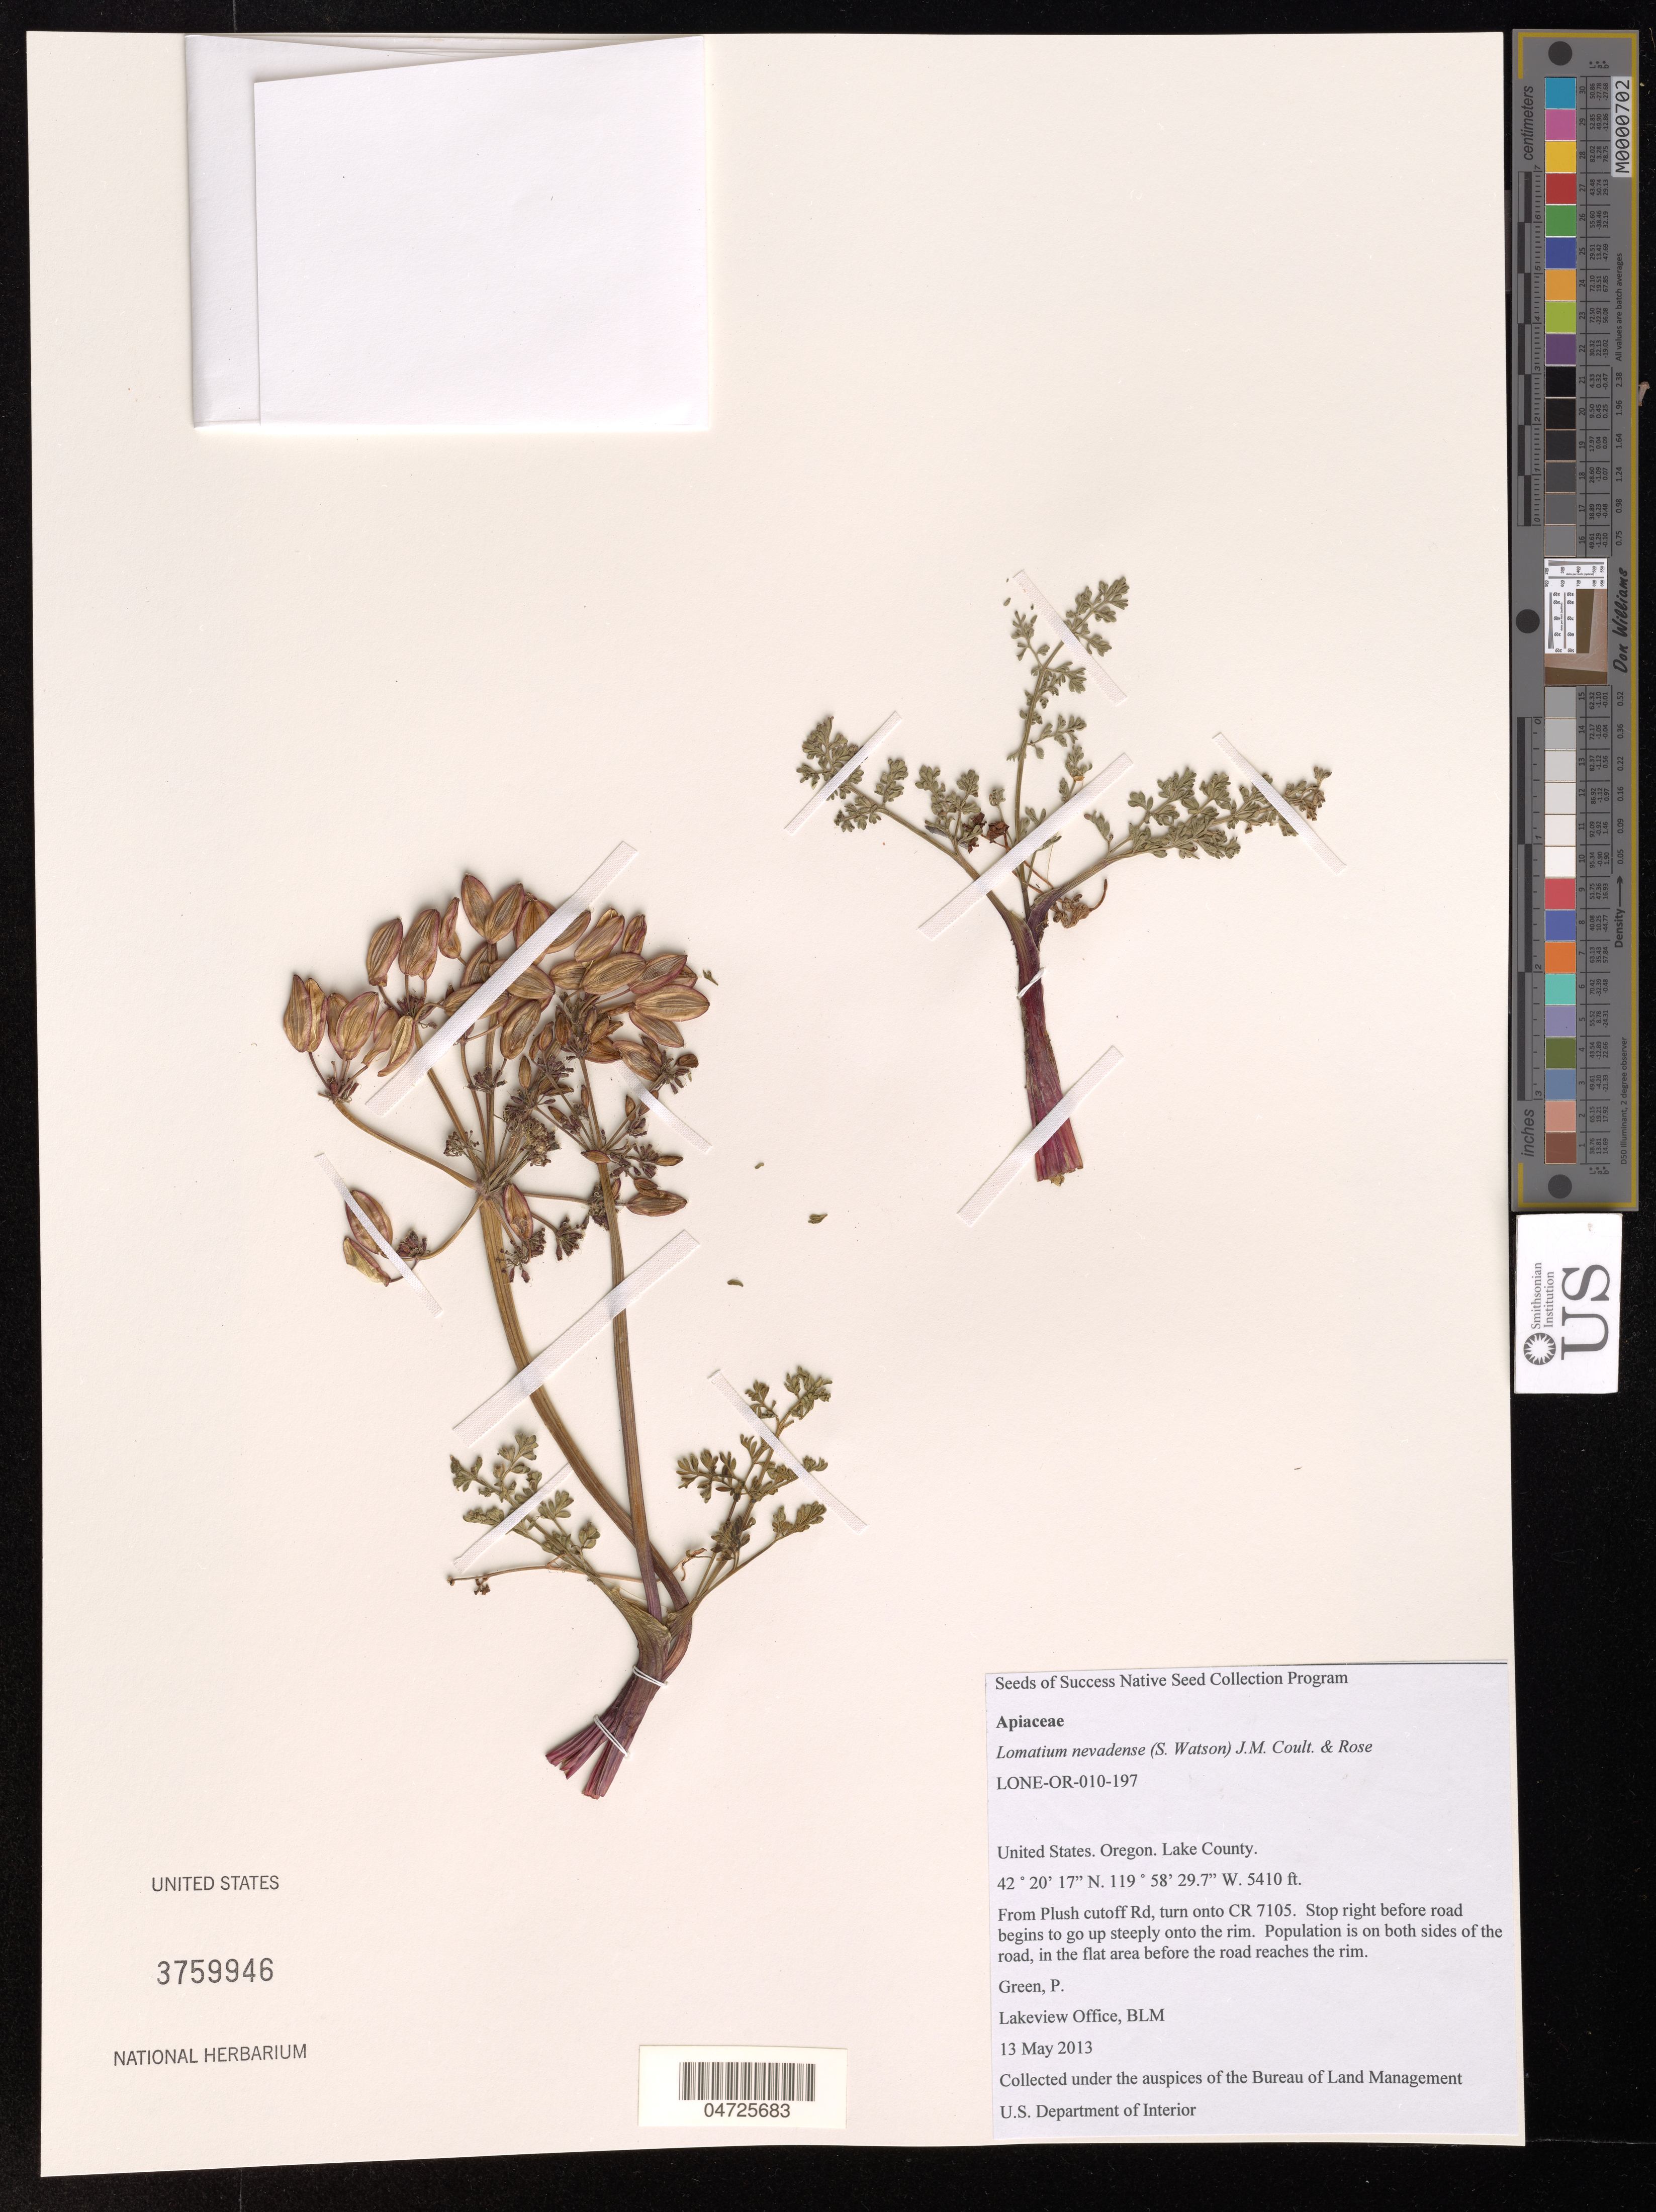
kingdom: Plantae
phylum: Tracheophyta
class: Magnoliopsida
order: Apiales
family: Apiaceae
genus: Lomatium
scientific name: Lomatium nevadense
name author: (S. Watson) J.M. Coult. & Rose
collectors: P. Green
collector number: LONE-OR-010-197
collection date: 2013-05-13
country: United States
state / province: Oregon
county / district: Lake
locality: Lake County. From Plush cutoff Rd, turn onto CR 7105. Stop right before road begins to go up steeply onto the rim.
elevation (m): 1649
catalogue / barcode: US 3759946